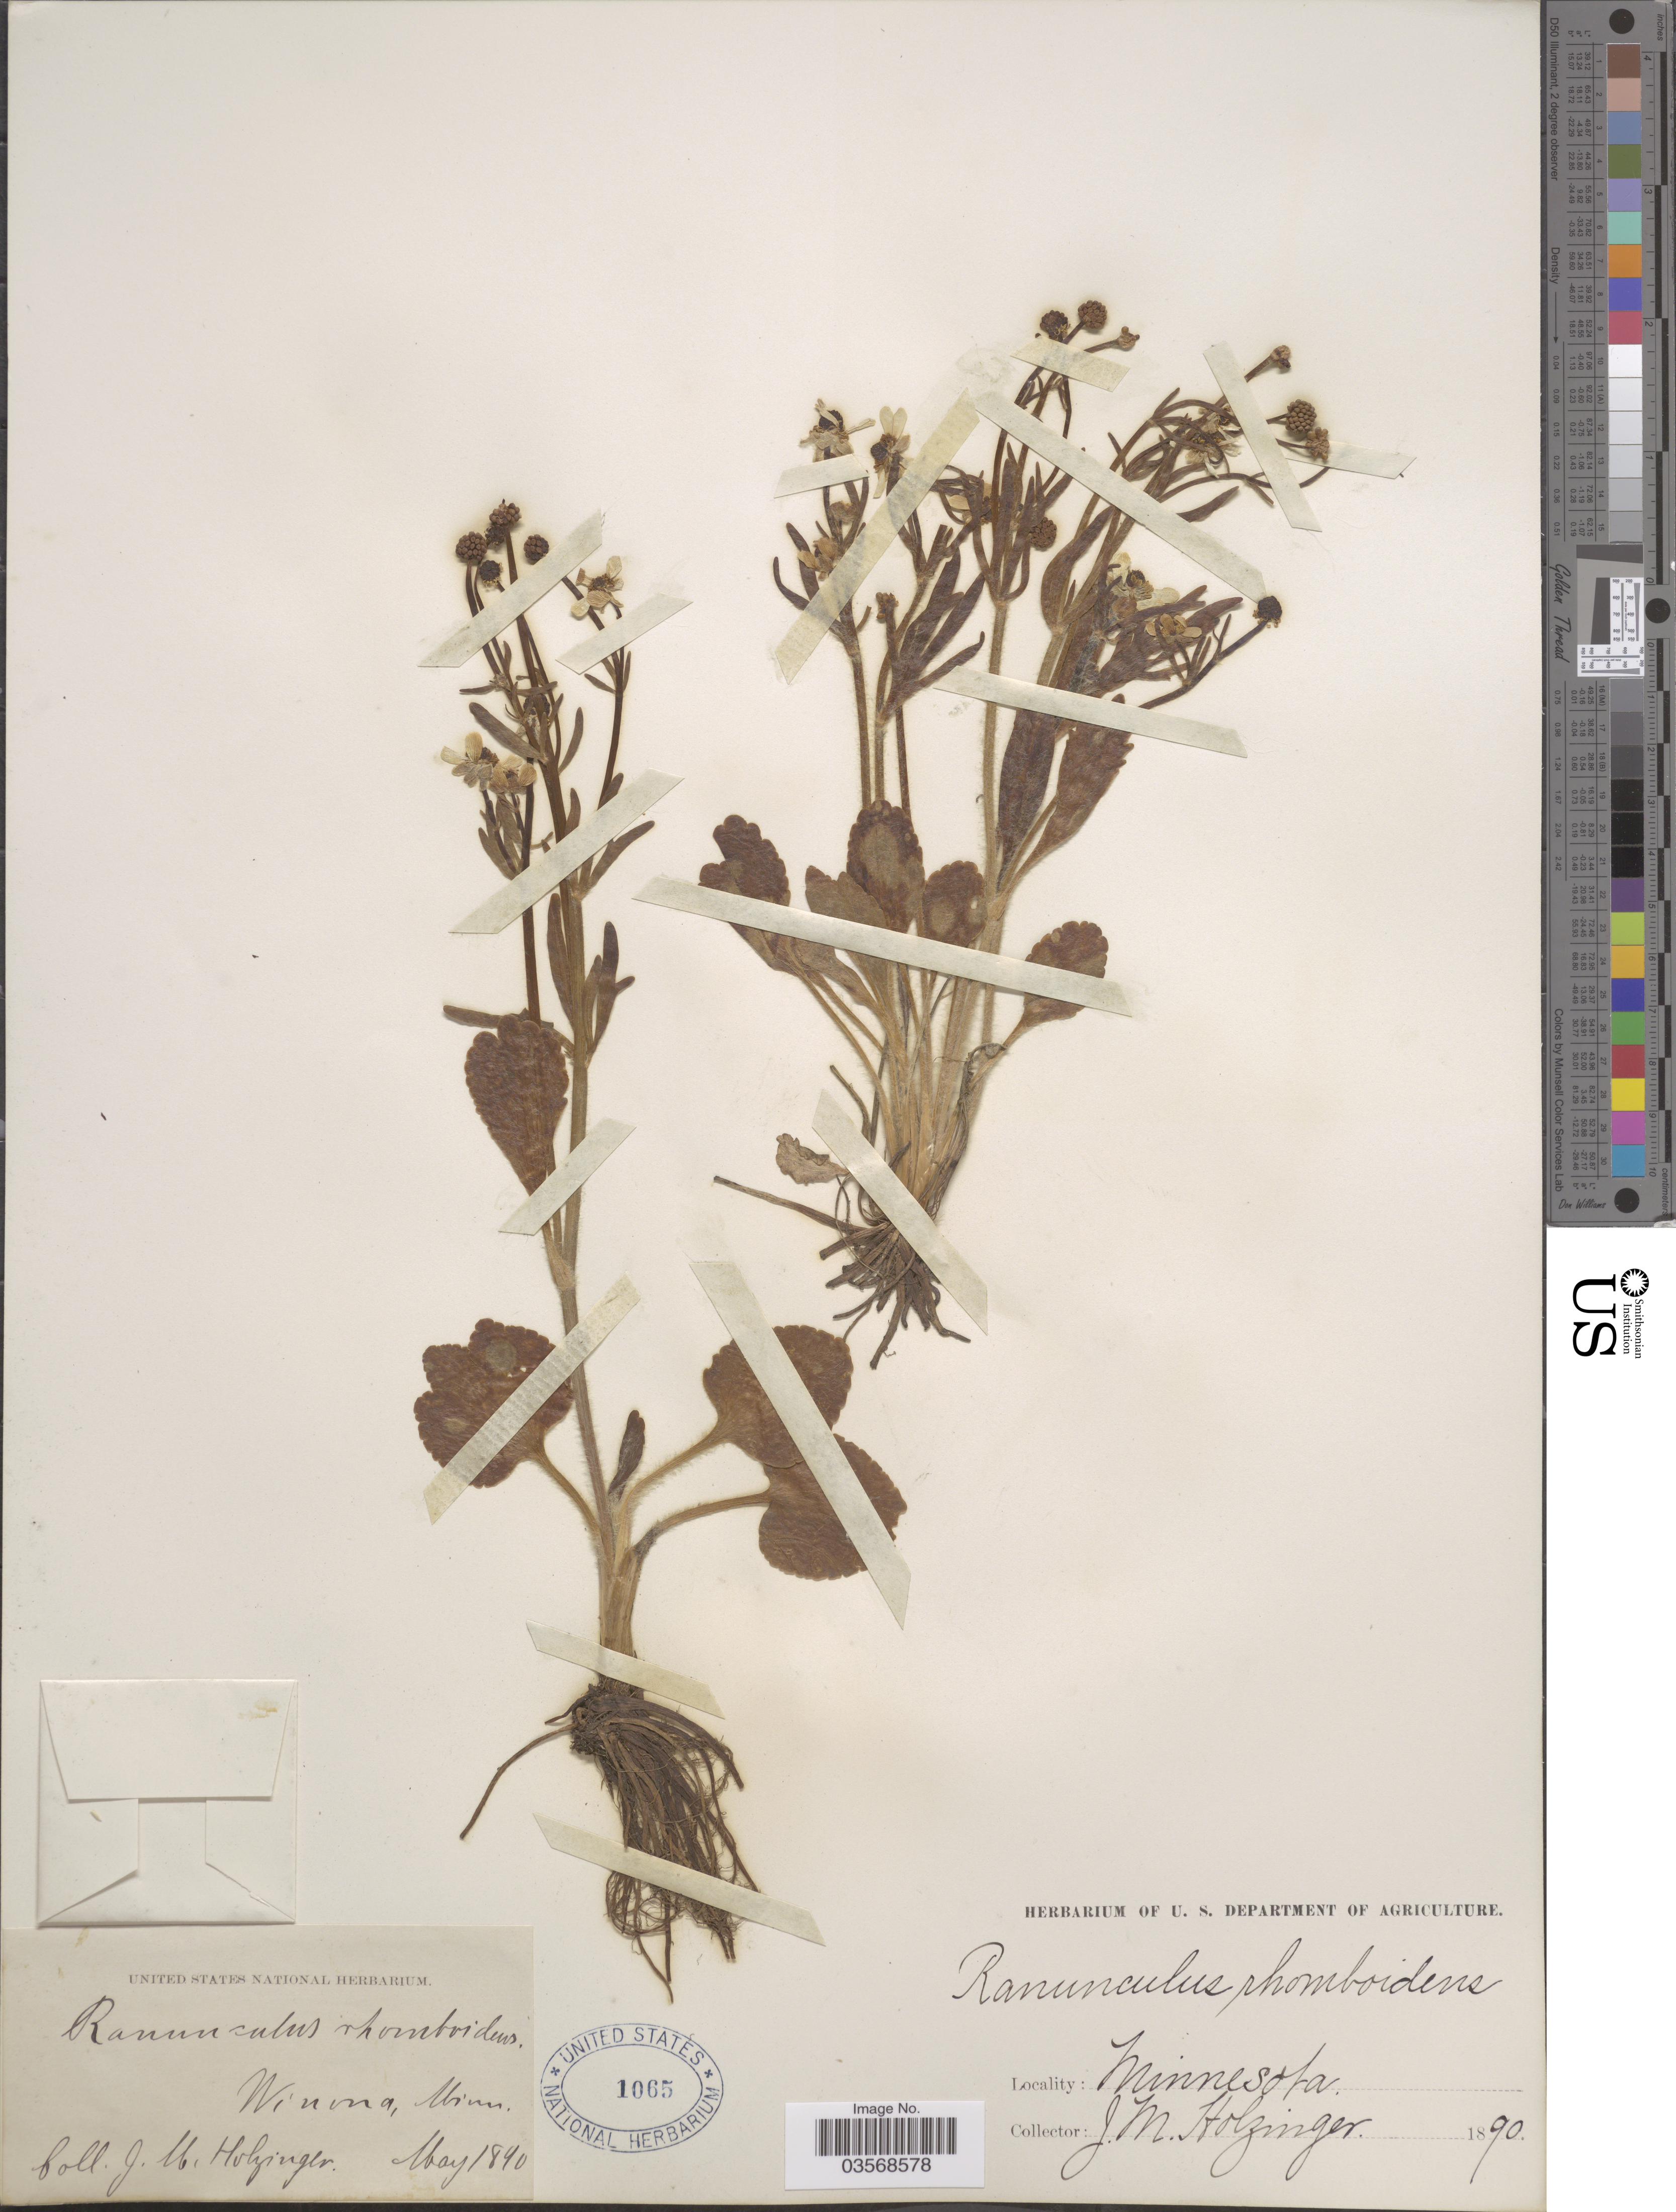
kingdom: Plantae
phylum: Tracheophyta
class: Magnoliopsida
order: Ranunculales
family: Ranunculaceae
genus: Ranunculus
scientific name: Ranunculus ovalis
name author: Raf.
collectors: J. M. Holzinger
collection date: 1890-05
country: United States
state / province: Minnesota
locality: Winona.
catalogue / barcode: US 1065